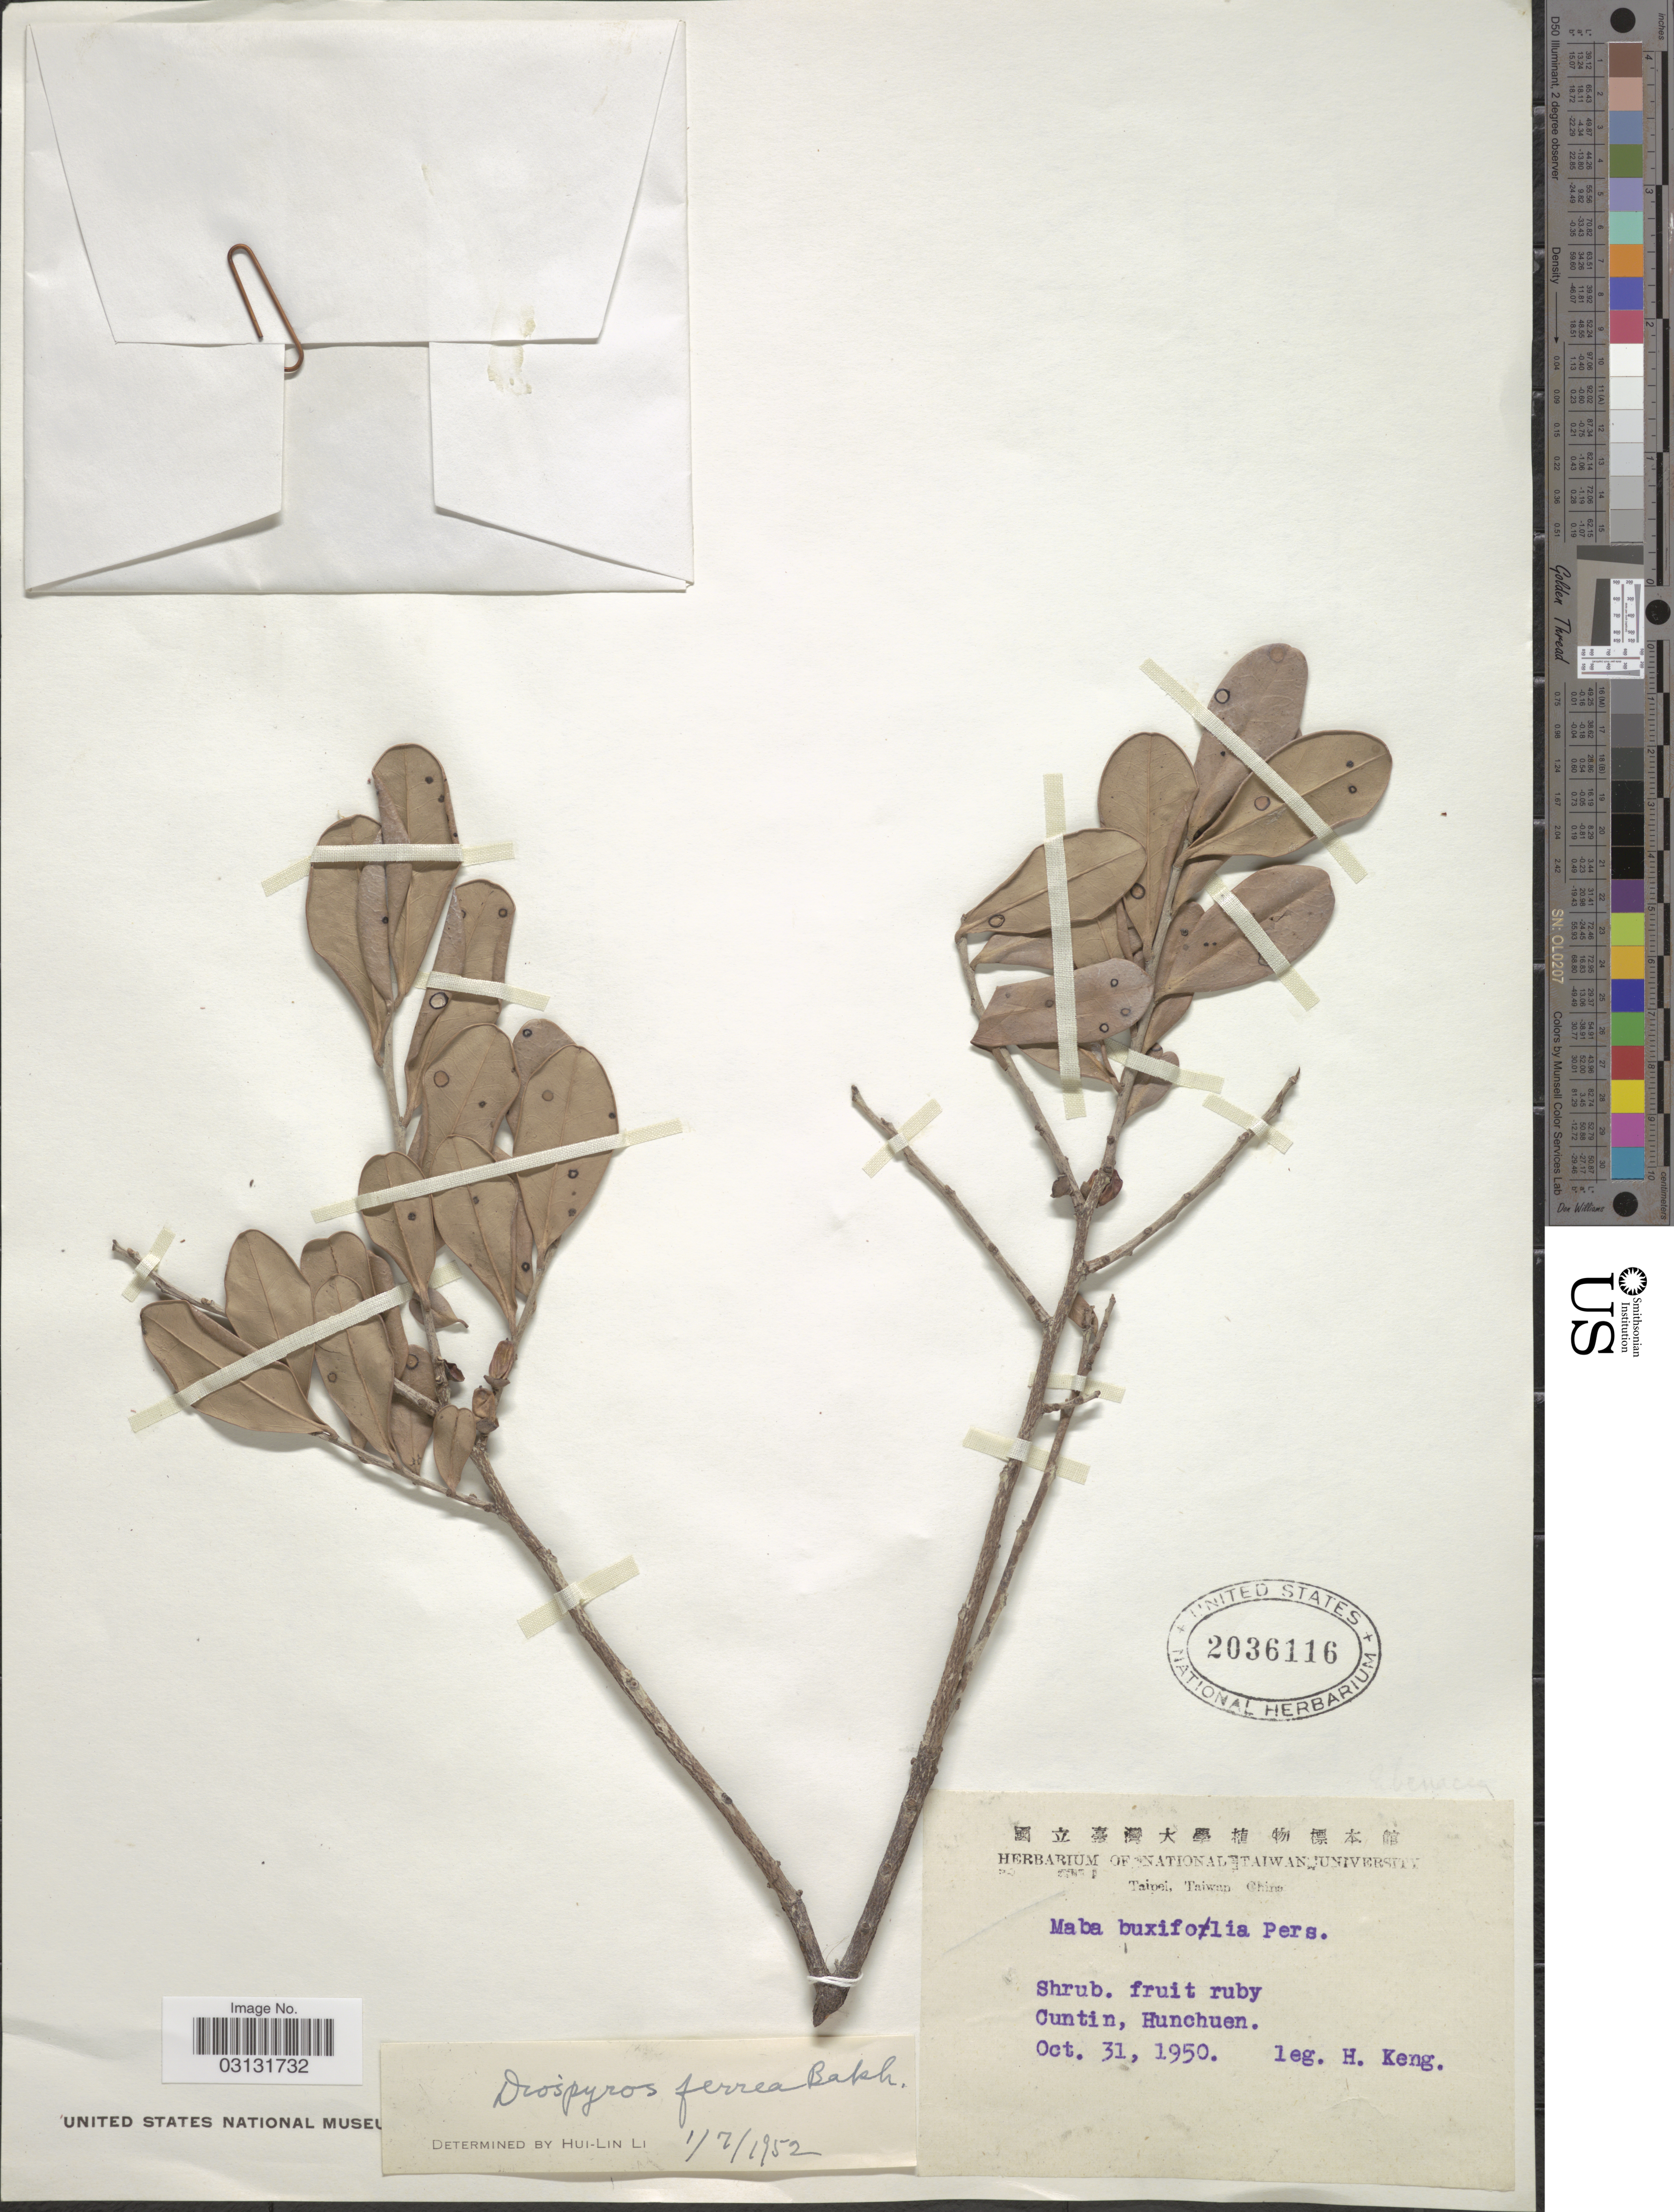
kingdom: Plantae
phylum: Tracheophyta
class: Magnoliopsida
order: Ericales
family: Ebenaceae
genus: Diospyros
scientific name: Diospyros ferrea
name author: (Willd.) Bakh.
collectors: H. Keng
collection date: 1950-10-31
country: Taiwan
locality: Cuntin, Hunchuen.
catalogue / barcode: US 2036116